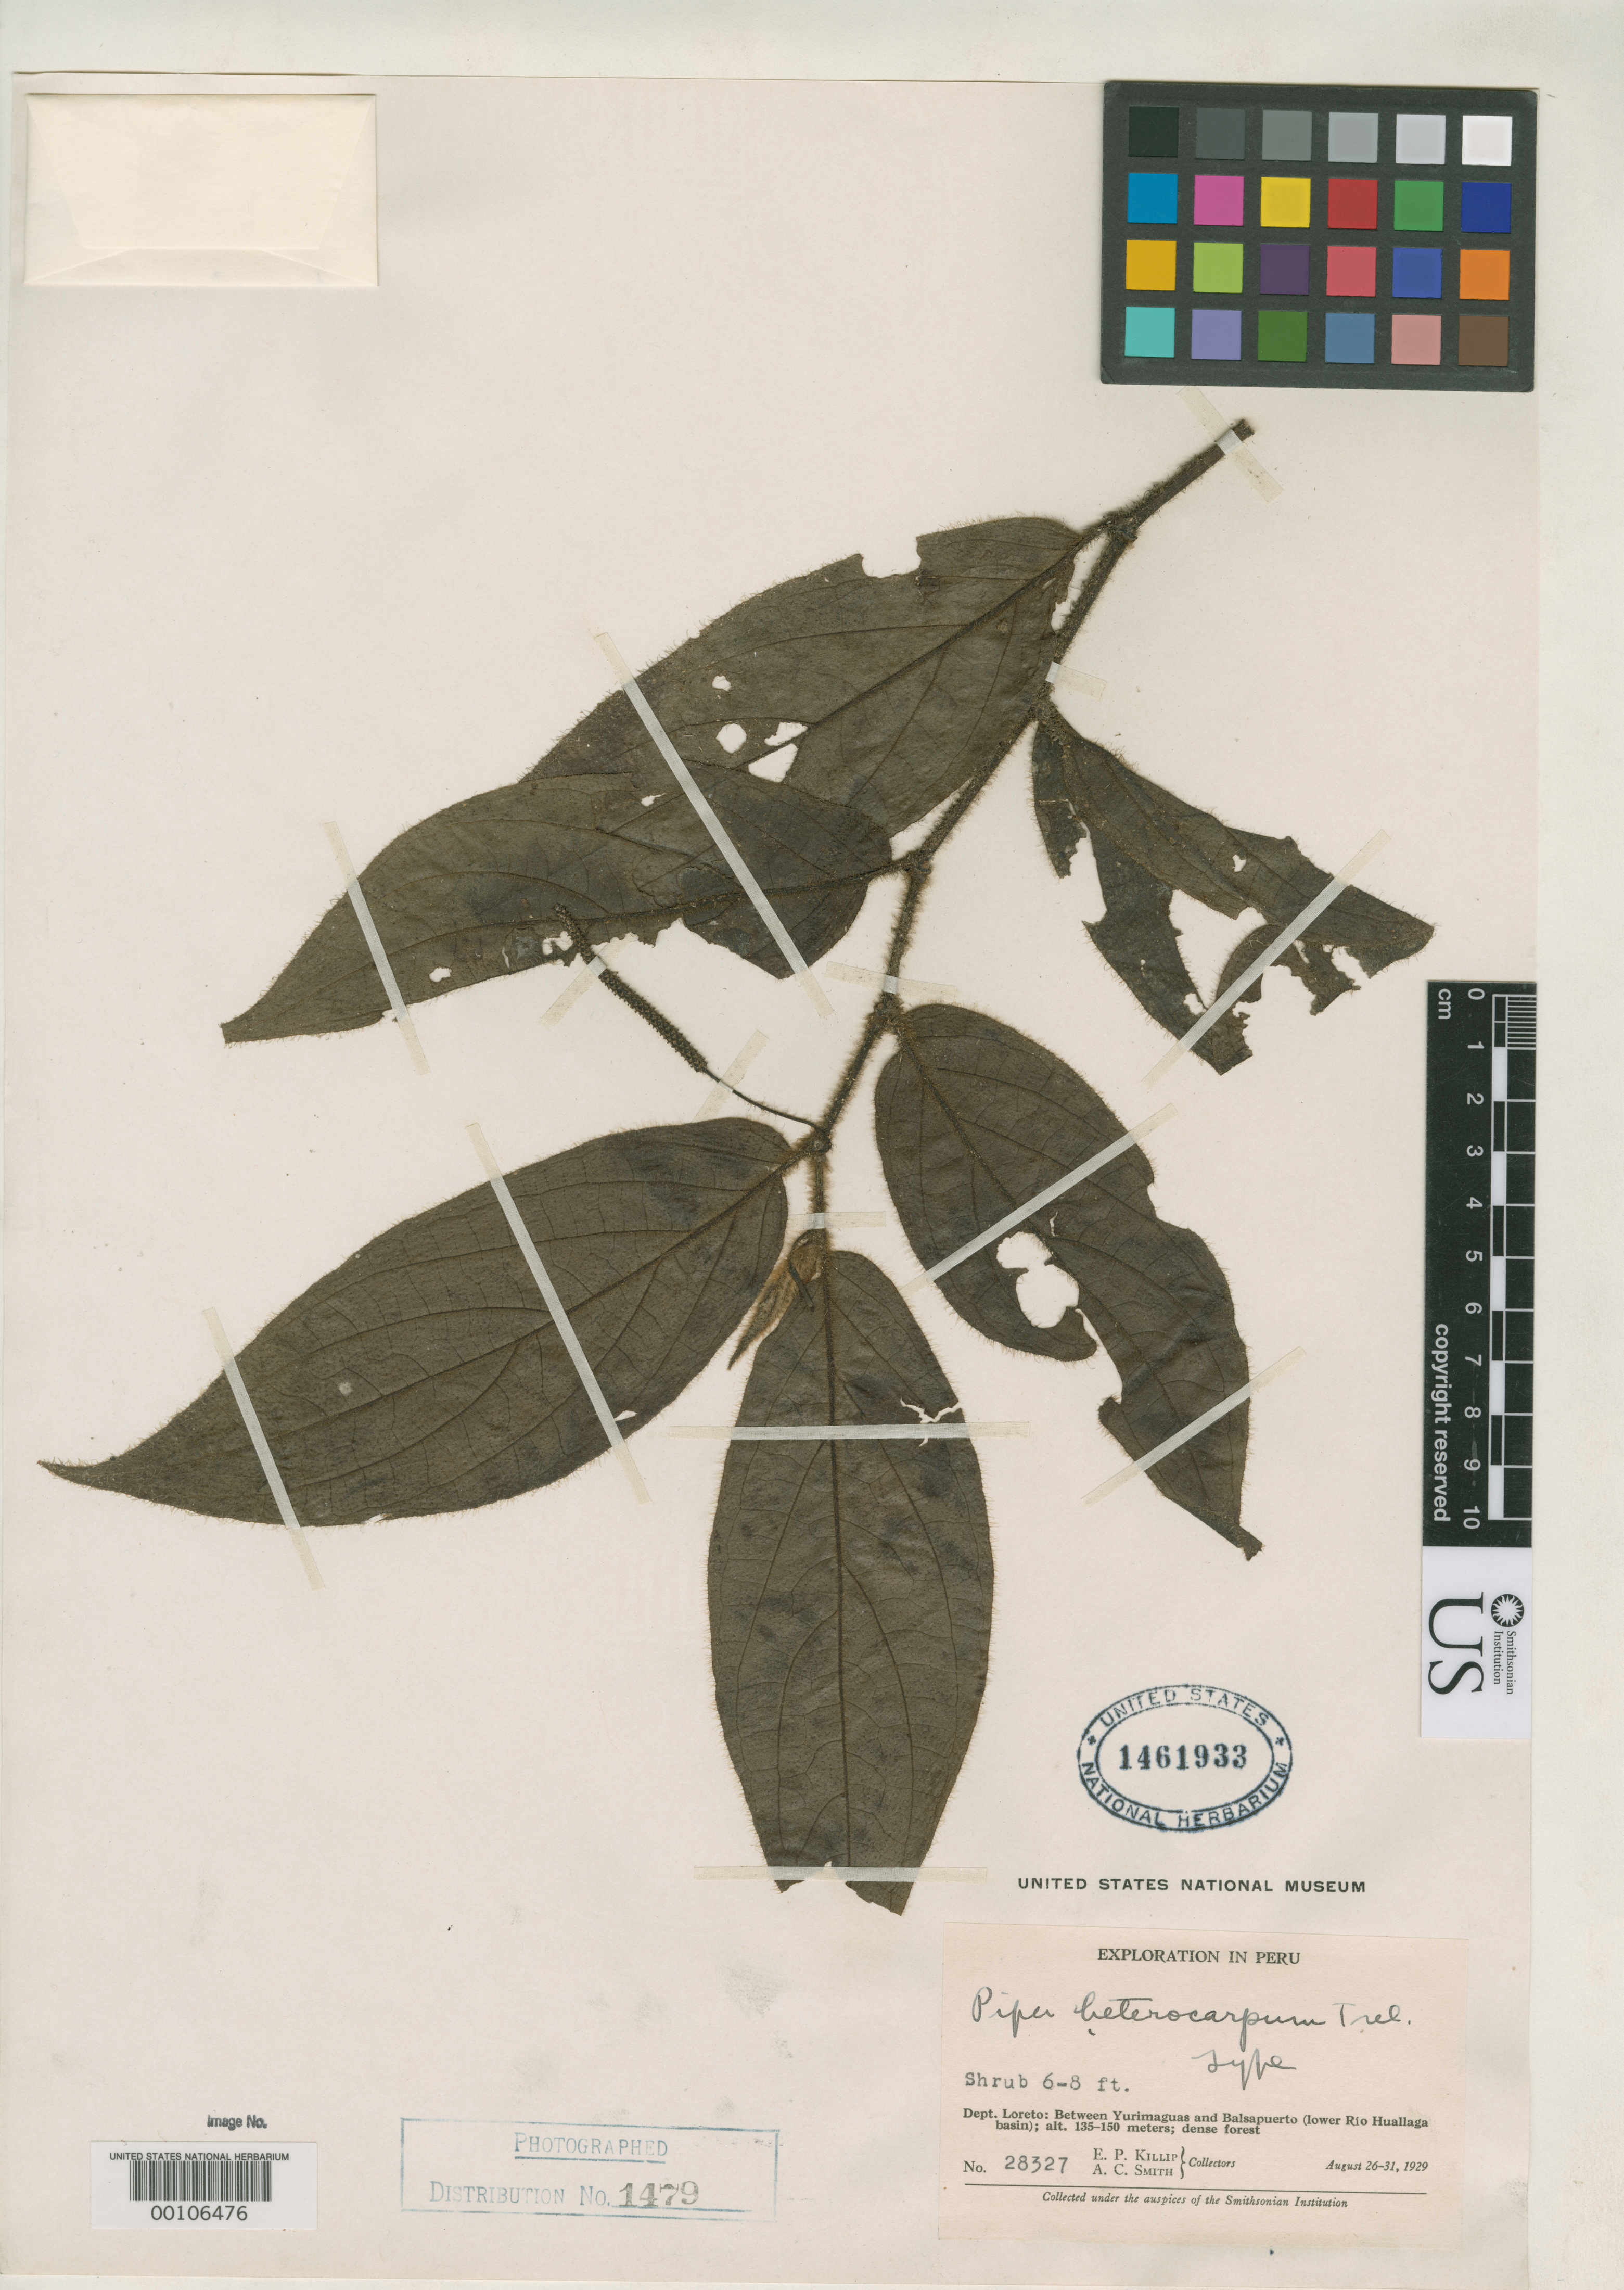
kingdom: Plantae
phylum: Tracheophyta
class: Magnoliopsida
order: Piperales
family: Piperaceae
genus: Piper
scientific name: Piper heterocarpum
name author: Trel. in J.F. Macbr.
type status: Holotype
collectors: E. P. Killip & A. C. Smith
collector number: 28327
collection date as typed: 26 Aug 1929 to 31 Aug 1929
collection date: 1929-08-26/1929-08-31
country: Peru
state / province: Loreto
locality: Between Yurimaguas and Balsapuerto.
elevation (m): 135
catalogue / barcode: US 1461933